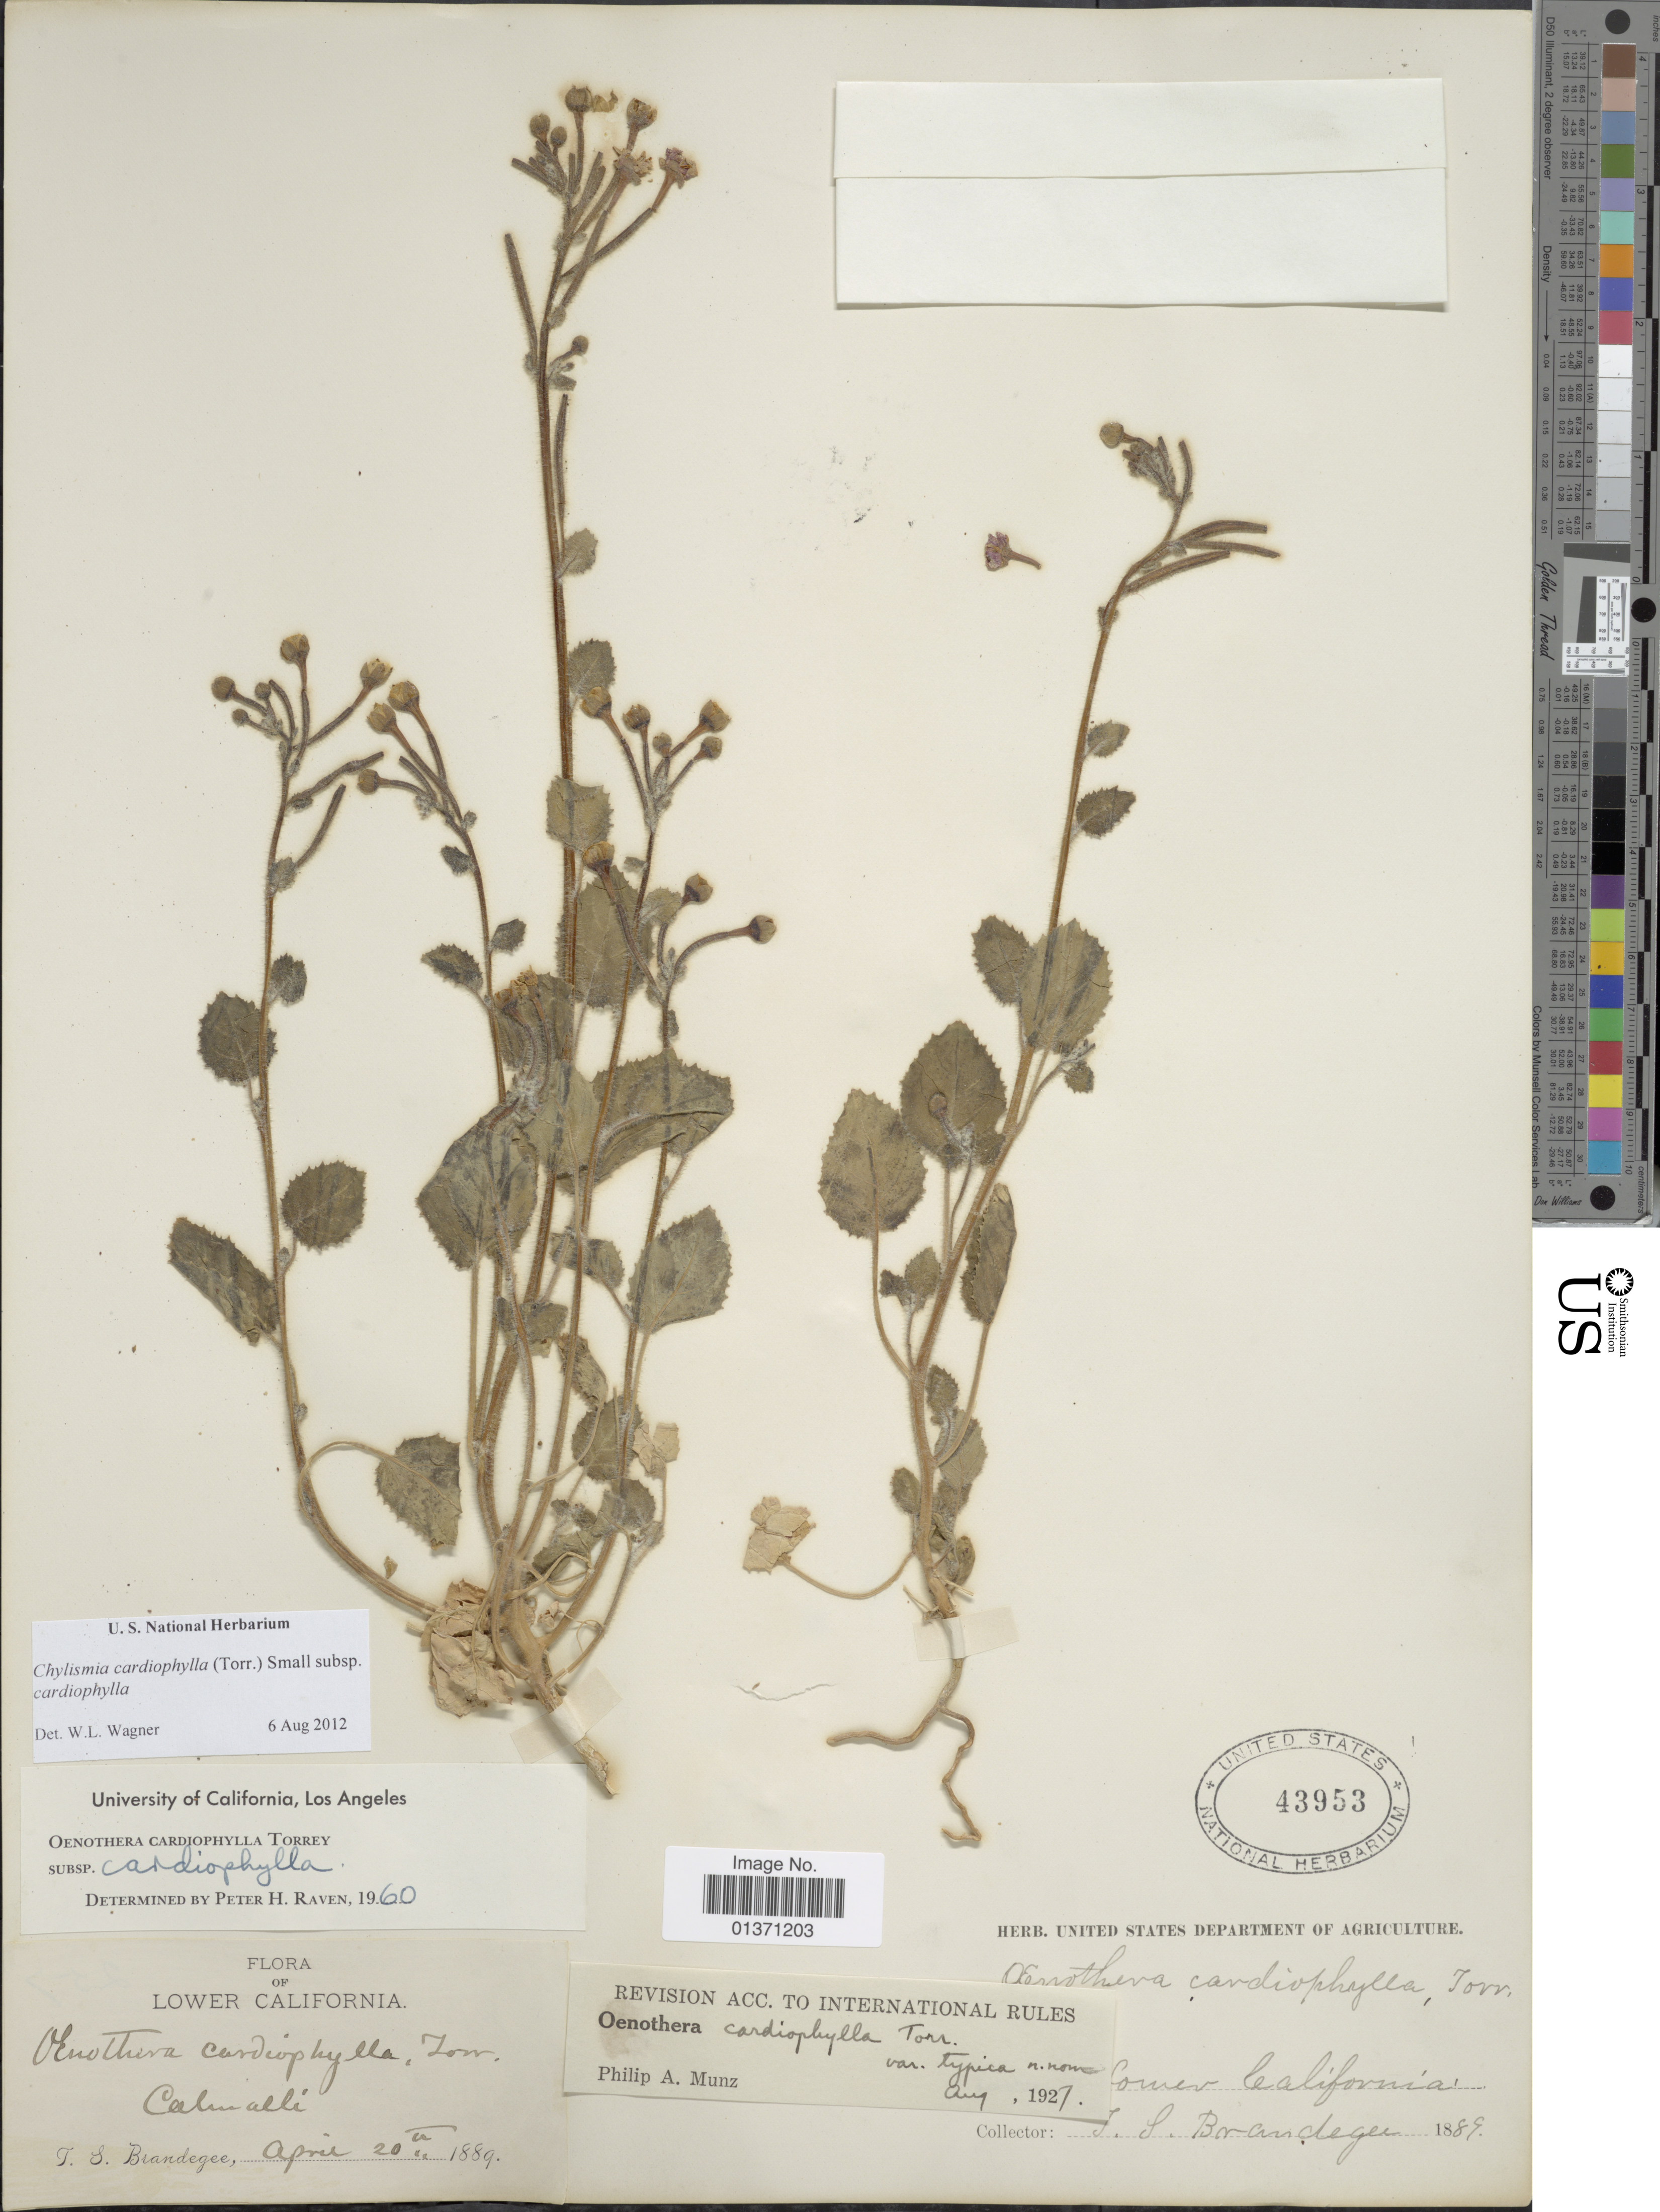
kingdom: Plantae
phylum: Tracheophyta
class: Magnoliopsida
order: Myrtales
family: Onagraceae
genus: Chylismia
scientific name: Chylismia cardiophylla subsp. cardiophylla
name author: (Torr.) Small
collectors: T. S. Brandegee (herbarium)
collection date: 1889-04-20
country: Mexico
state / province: Baja California Norte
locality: Calmalli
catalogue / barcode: US 43953